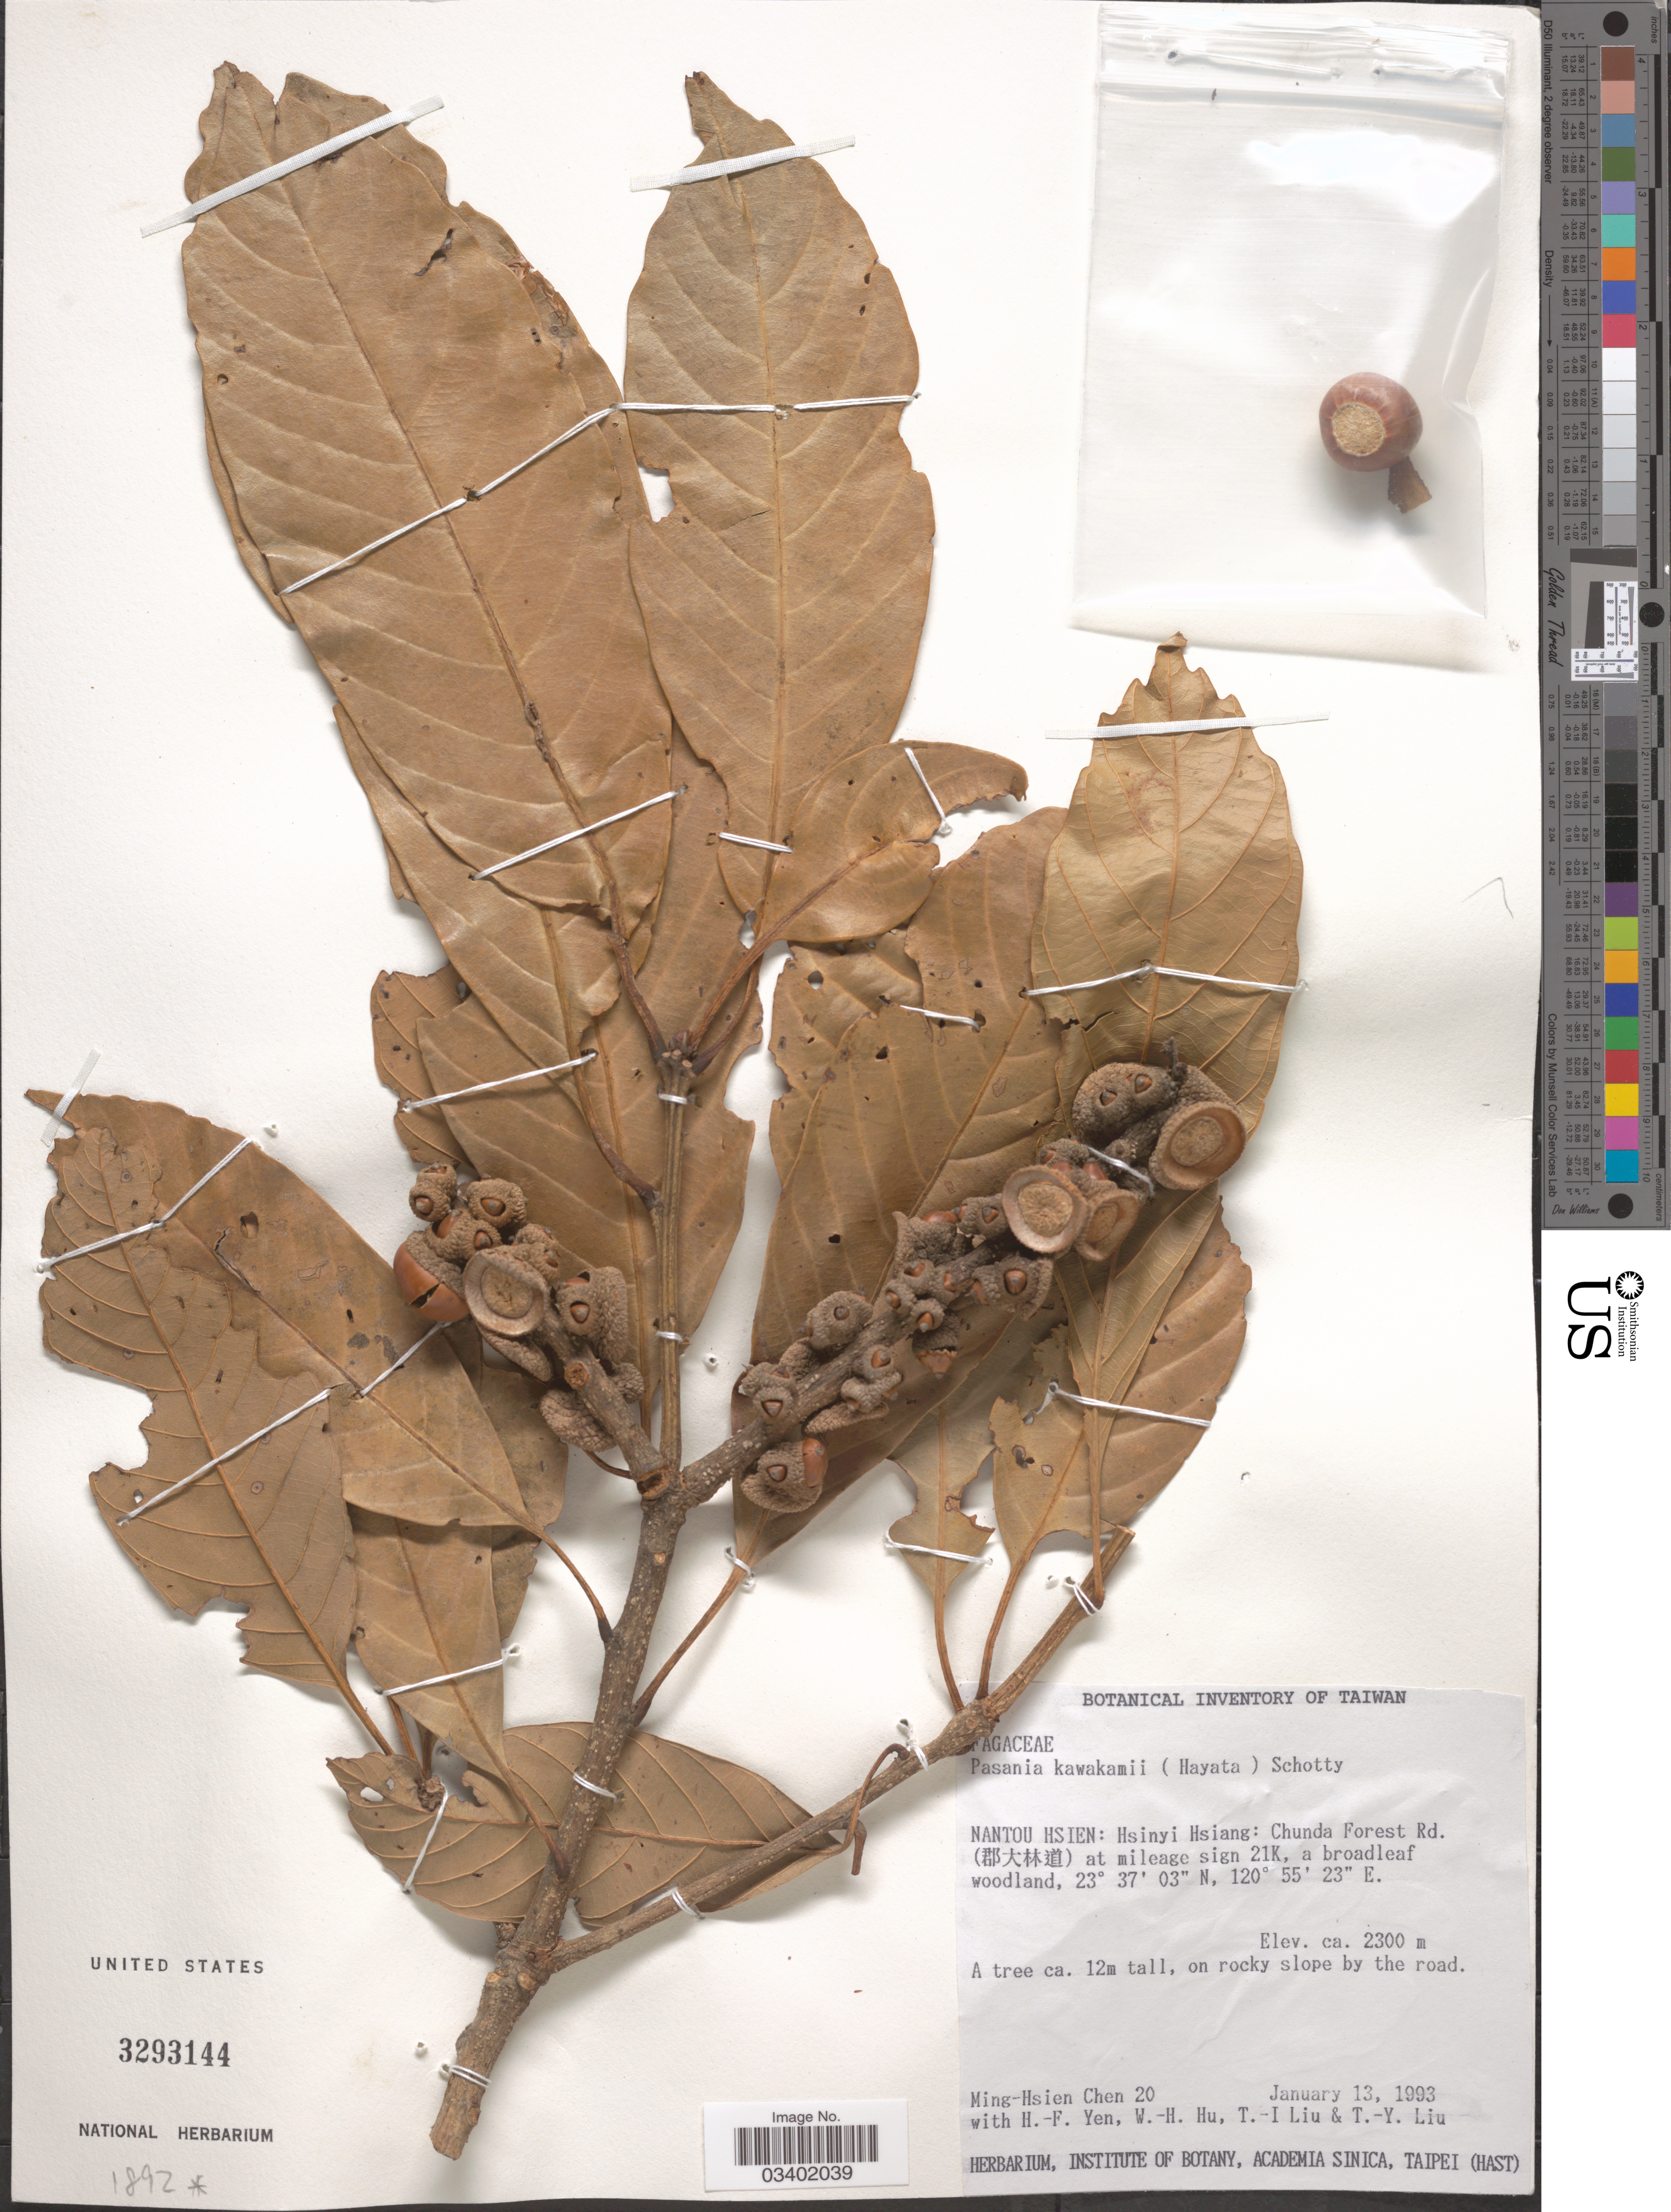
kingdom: Plantae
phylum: Tracheophyta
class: Magnoliopsida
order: Fagales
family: Fagaceae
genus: Lithocarpus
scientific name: Lithocarpus kawakamii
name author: (Hayata) Hayata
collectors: C. Ming-Hsien, H. Yen, W. H. Hu, T. I. Liu & T. Y. Liu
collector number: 20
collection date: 1993-01-13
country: Taiwan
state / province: Nantou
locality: Nantou Hsien: Hsinyi Hsiang: Chunda Forest Rd. (X) at mileage sign 21K, a broadleaf woodland.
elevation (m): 2300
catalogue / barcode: US 3293144